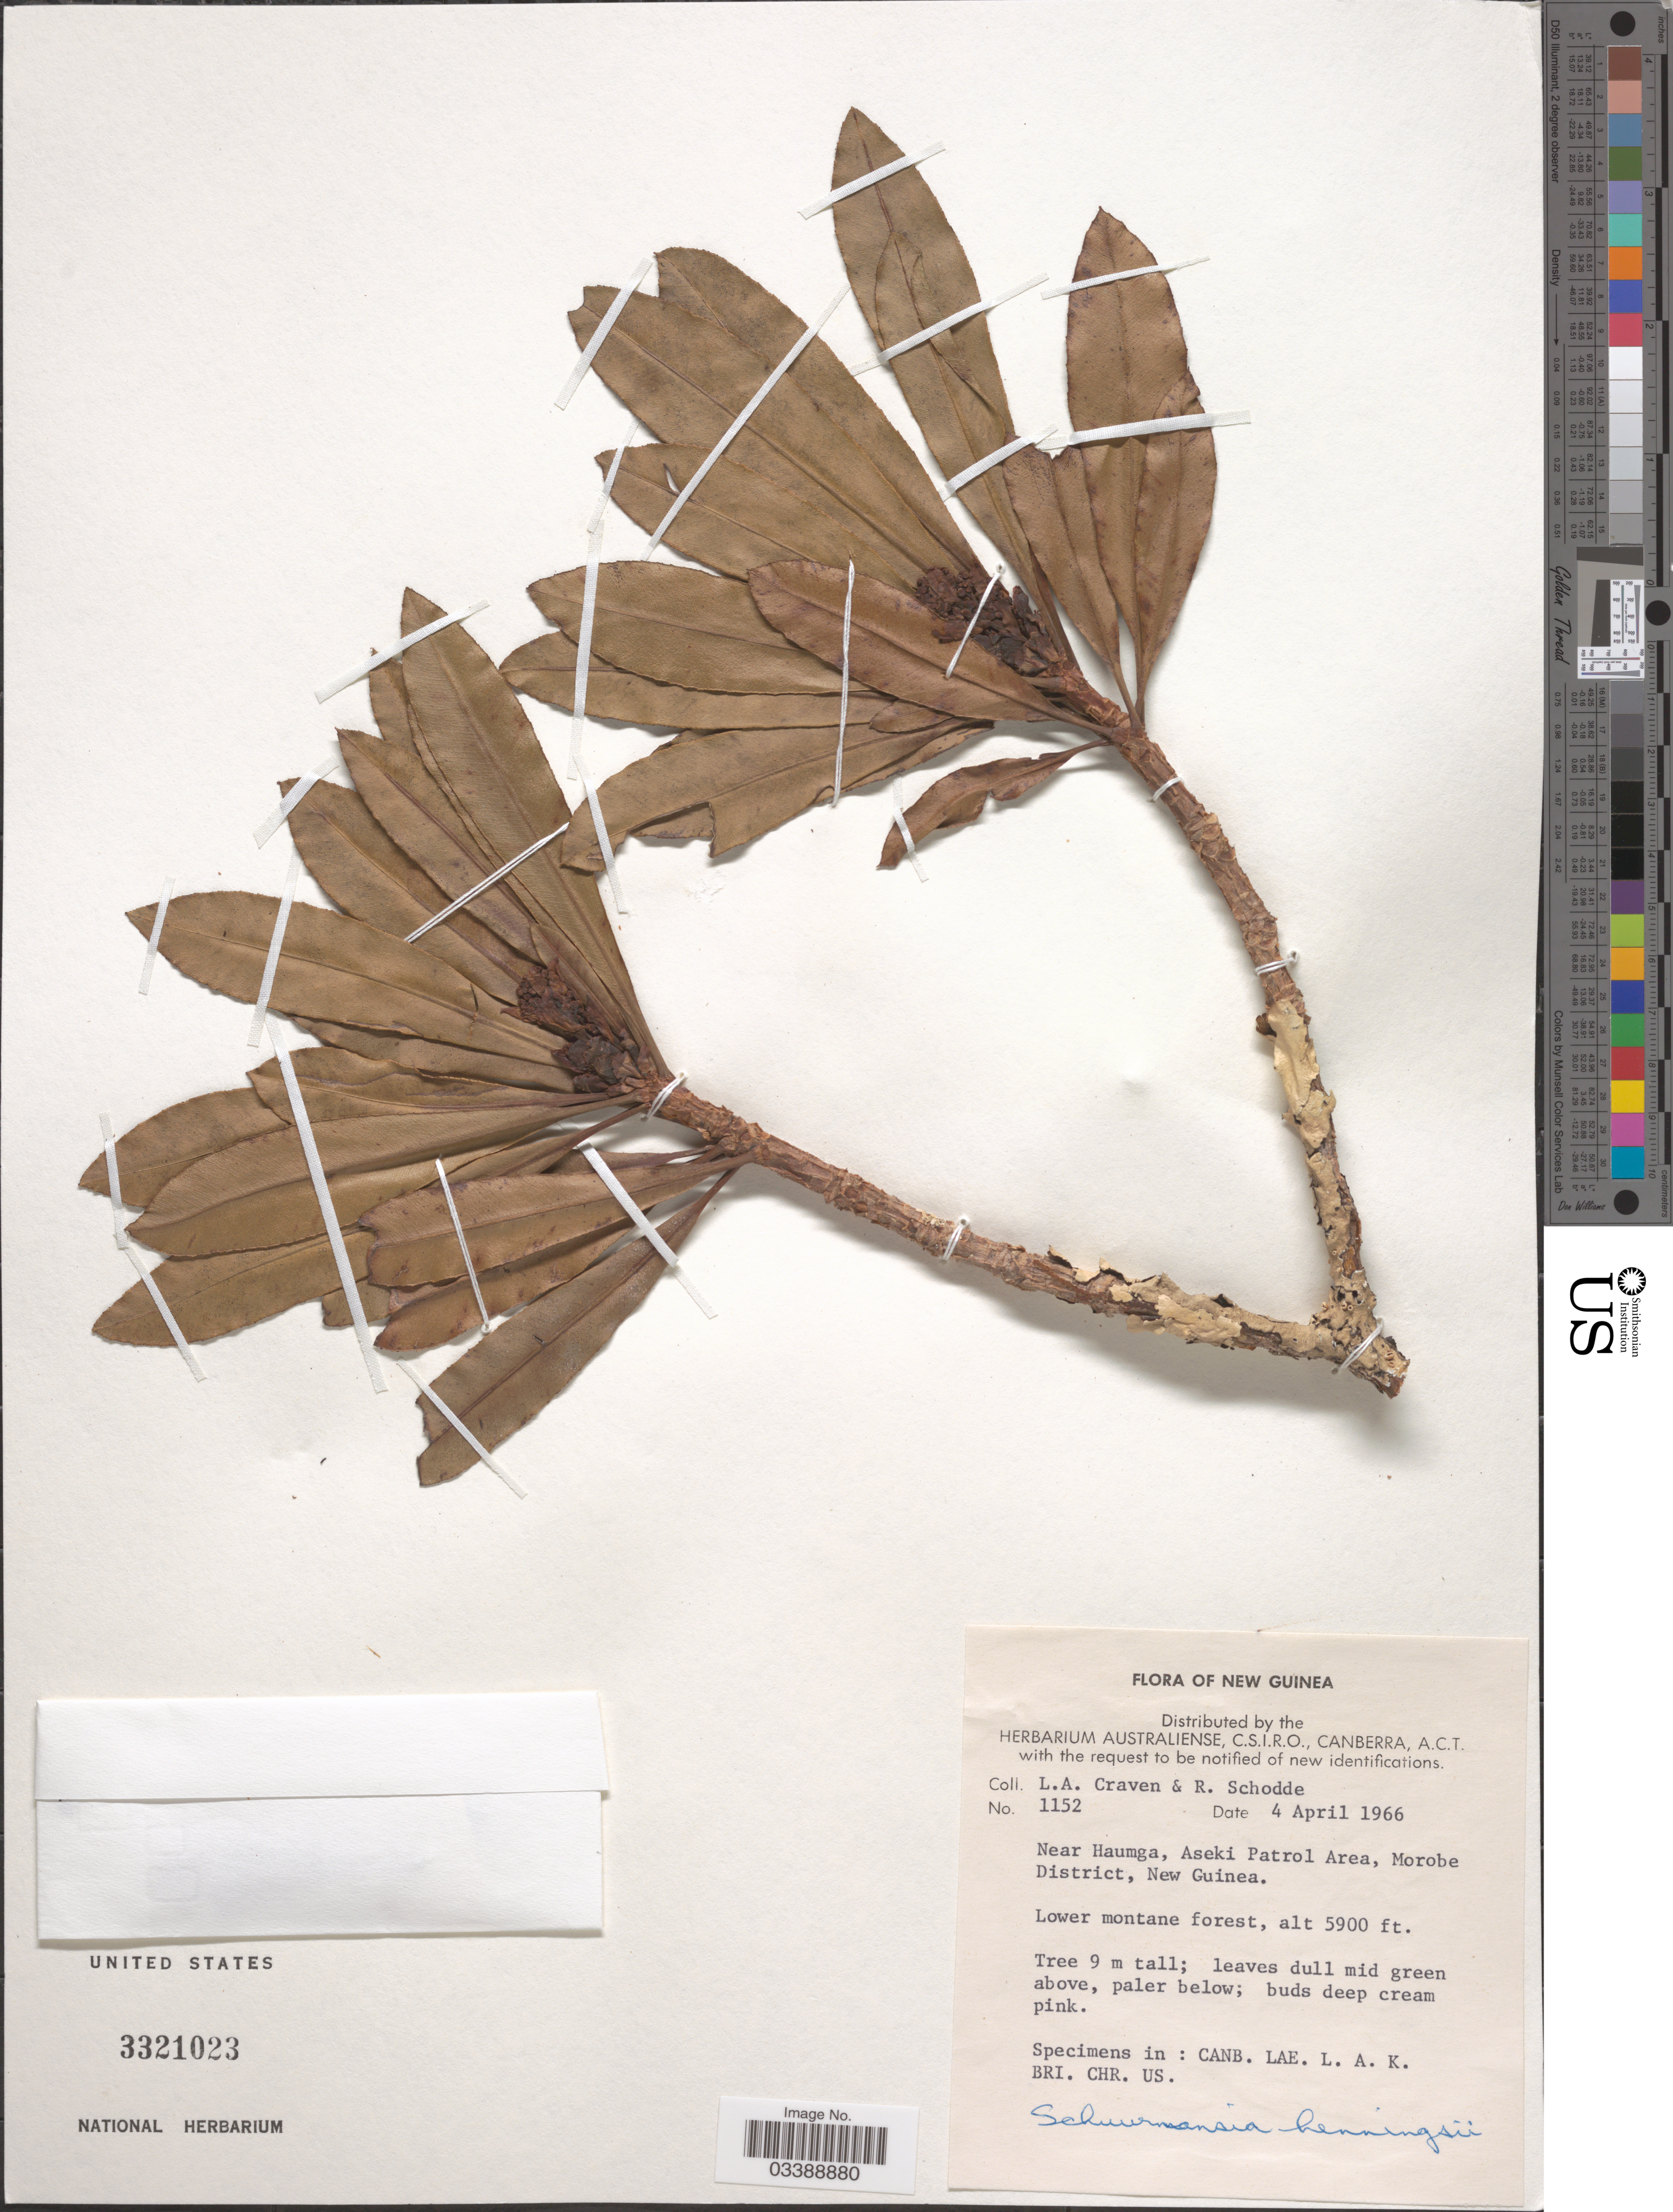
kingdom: Plantae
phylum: Tracheophyta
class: Magnoliopsida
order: Malpighiales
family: Ochnaceae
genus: Schuurmansia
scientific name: Schuurmansia henningsii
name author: K. Schum.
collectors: L. A. Craven & R. Schodde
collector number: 1152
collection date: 1966-04-04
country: Papua New Guinea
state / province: Morobe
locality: New Guinea. Near Haumga, Aseki Patrol Area, Morobe District.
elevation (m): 1798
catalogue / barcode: US 3321023